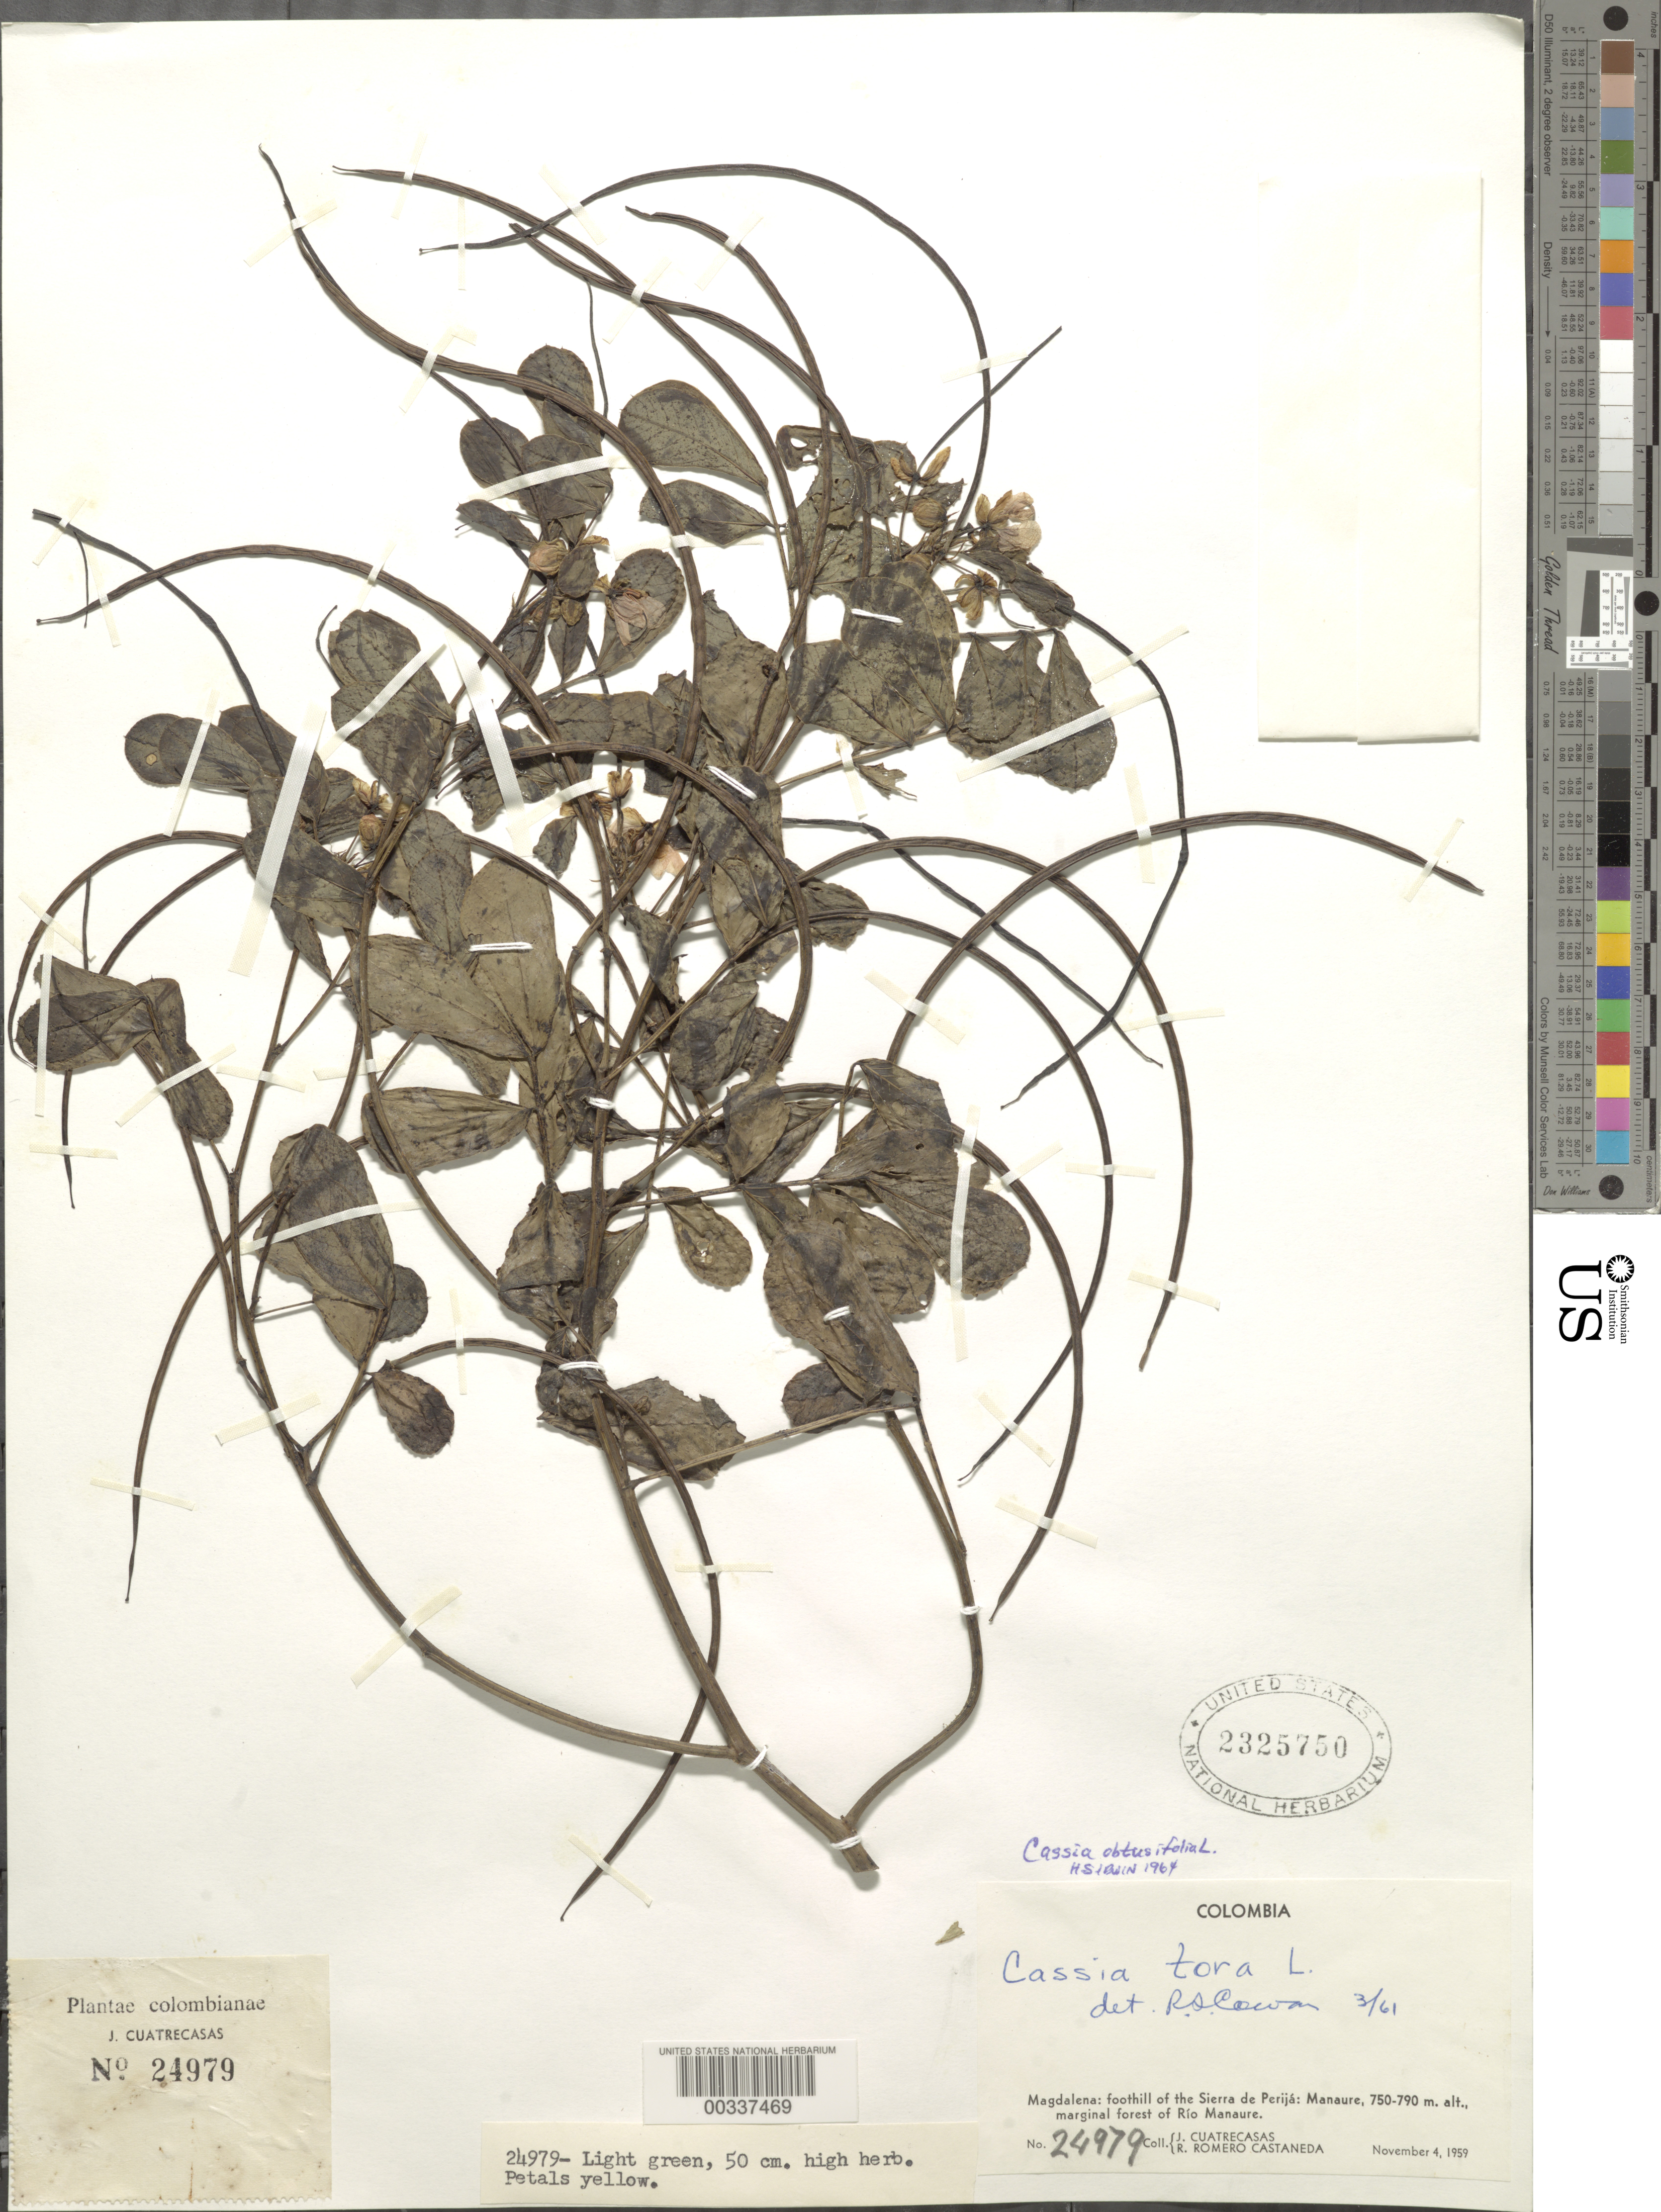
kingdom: Plantae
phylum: Tracheophyta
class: Magnoliopsida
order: Fabales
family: Fabaceae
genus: Senna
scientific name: Senna obtusifolia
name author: (L.) H.S. Irwin & Barneby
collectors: J. Cuatrecasas & R. Romero Castañeda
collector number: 24979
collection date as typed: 04 Nov 1959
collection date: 1959-11-04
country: Colombia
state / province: Magdalena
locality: Foothill of the Sierra de Perija; Manaure; marginal forest of Rio mananuare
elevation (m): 750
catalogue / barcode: US 2325750